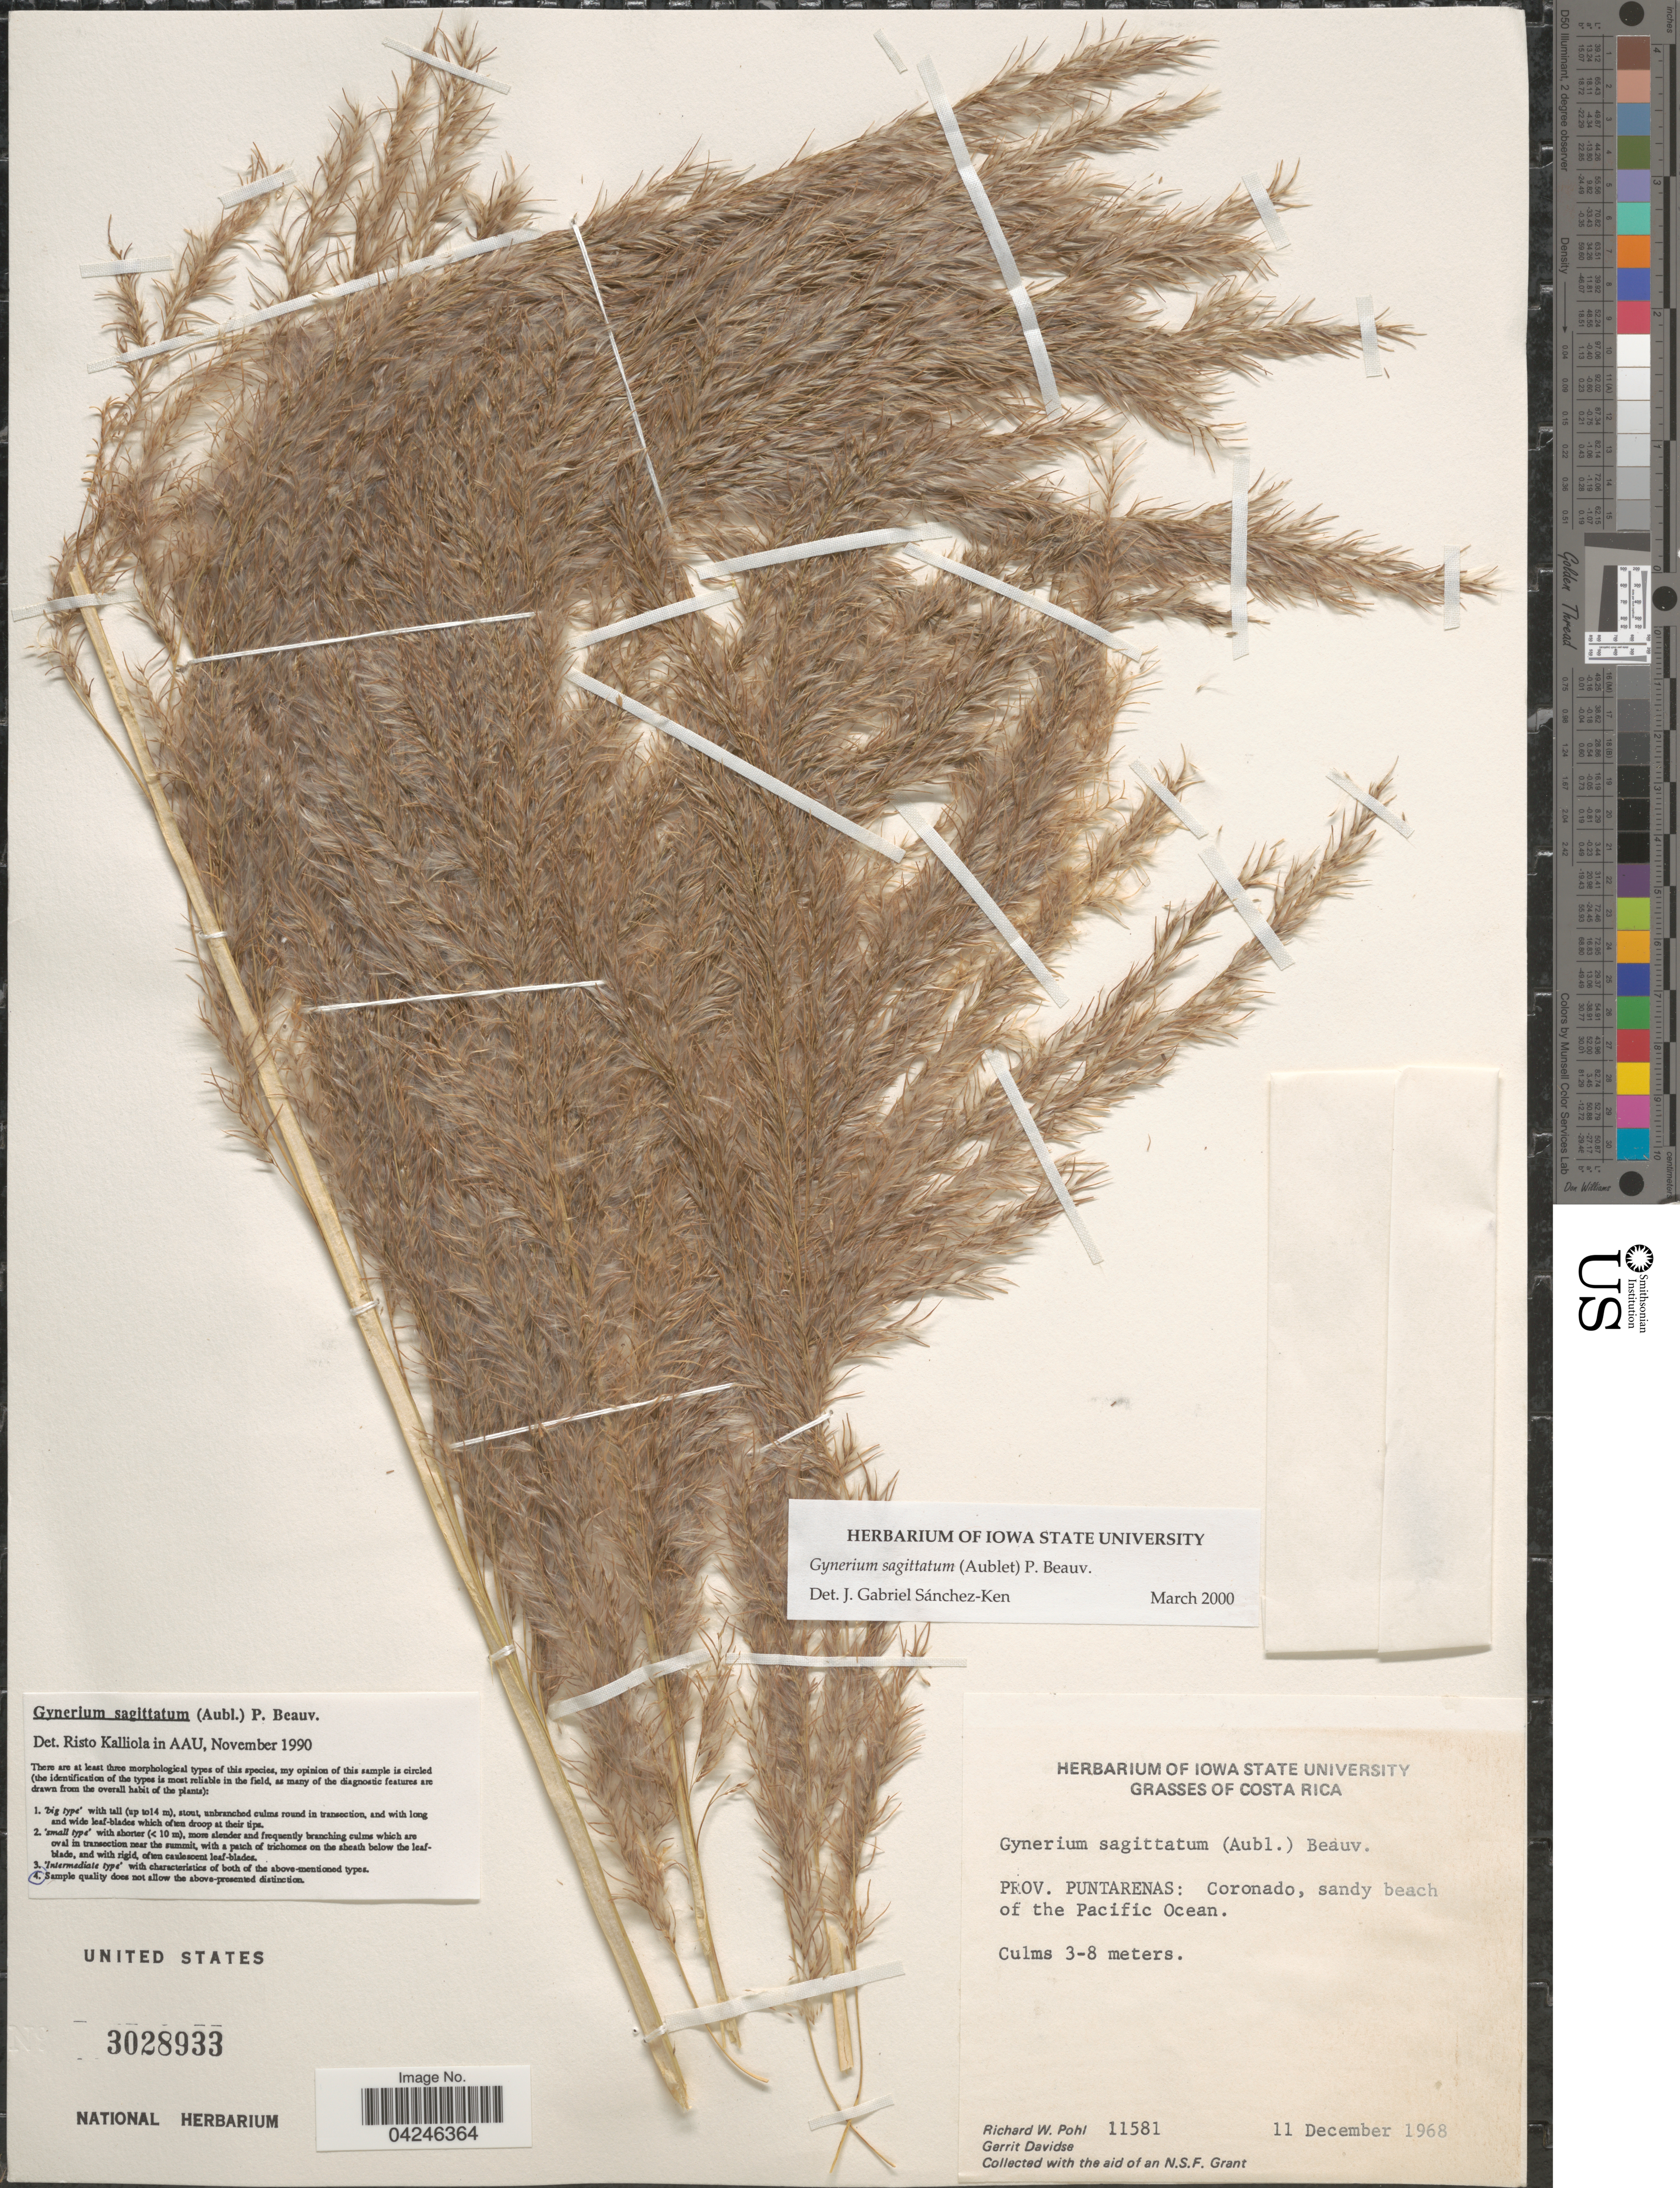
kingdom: Plantae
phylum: Tracheophyta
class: Liliopsida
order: Poales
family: Poaceae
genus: Gynerium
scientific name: Gynerium sagittatum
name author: (Aubl.) P. Beauv.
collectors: R. W. Pohl & G. Davidse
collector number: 11581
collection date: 1968-12-11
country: Costa Rica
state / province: Puntarenas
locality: Coronado, sandy beach of the Pacific Ocean.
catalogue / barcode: US 302893